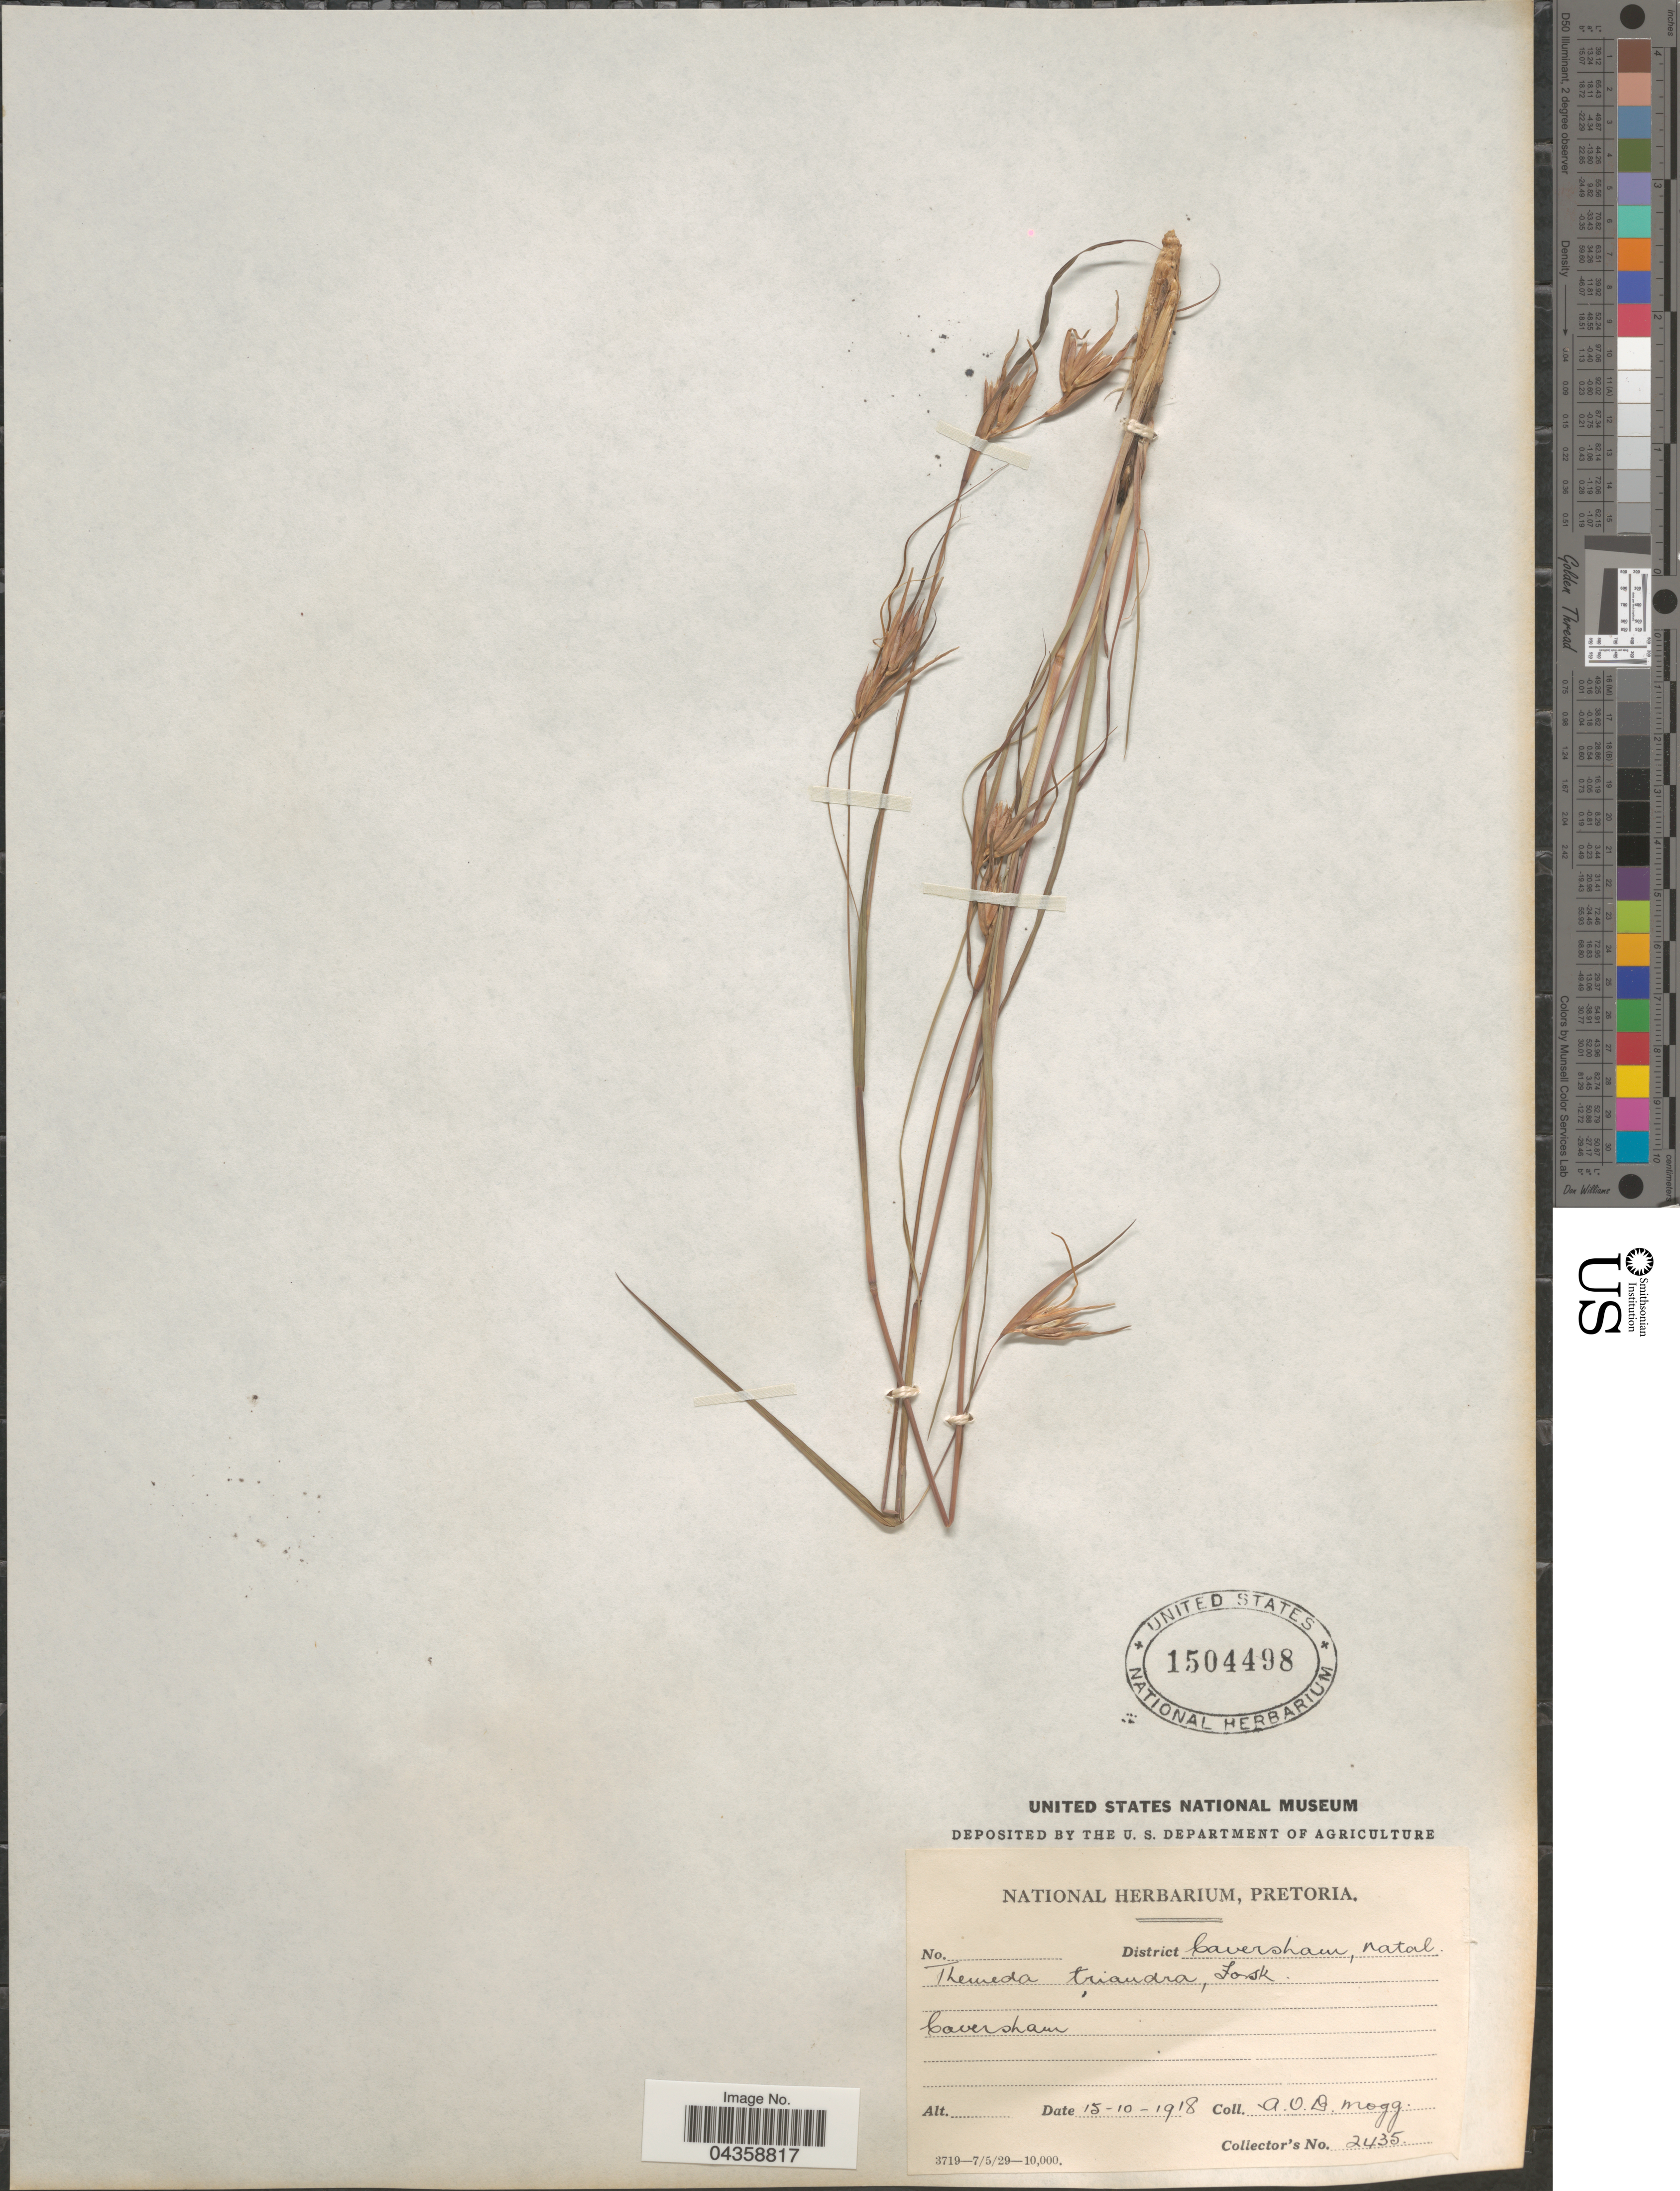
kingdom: Plantae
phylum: Tracheophyta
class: Liliopsida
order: Poales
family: Poaceae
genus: Themeda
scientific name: Themeda triandra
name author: Forssk.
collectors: A. O. Mogg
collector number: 2435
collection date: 1918-10-15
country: South Africa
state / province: KwaZulu-Natal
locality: District Caversham, Natal. Caversham.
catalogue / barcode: US 1504498